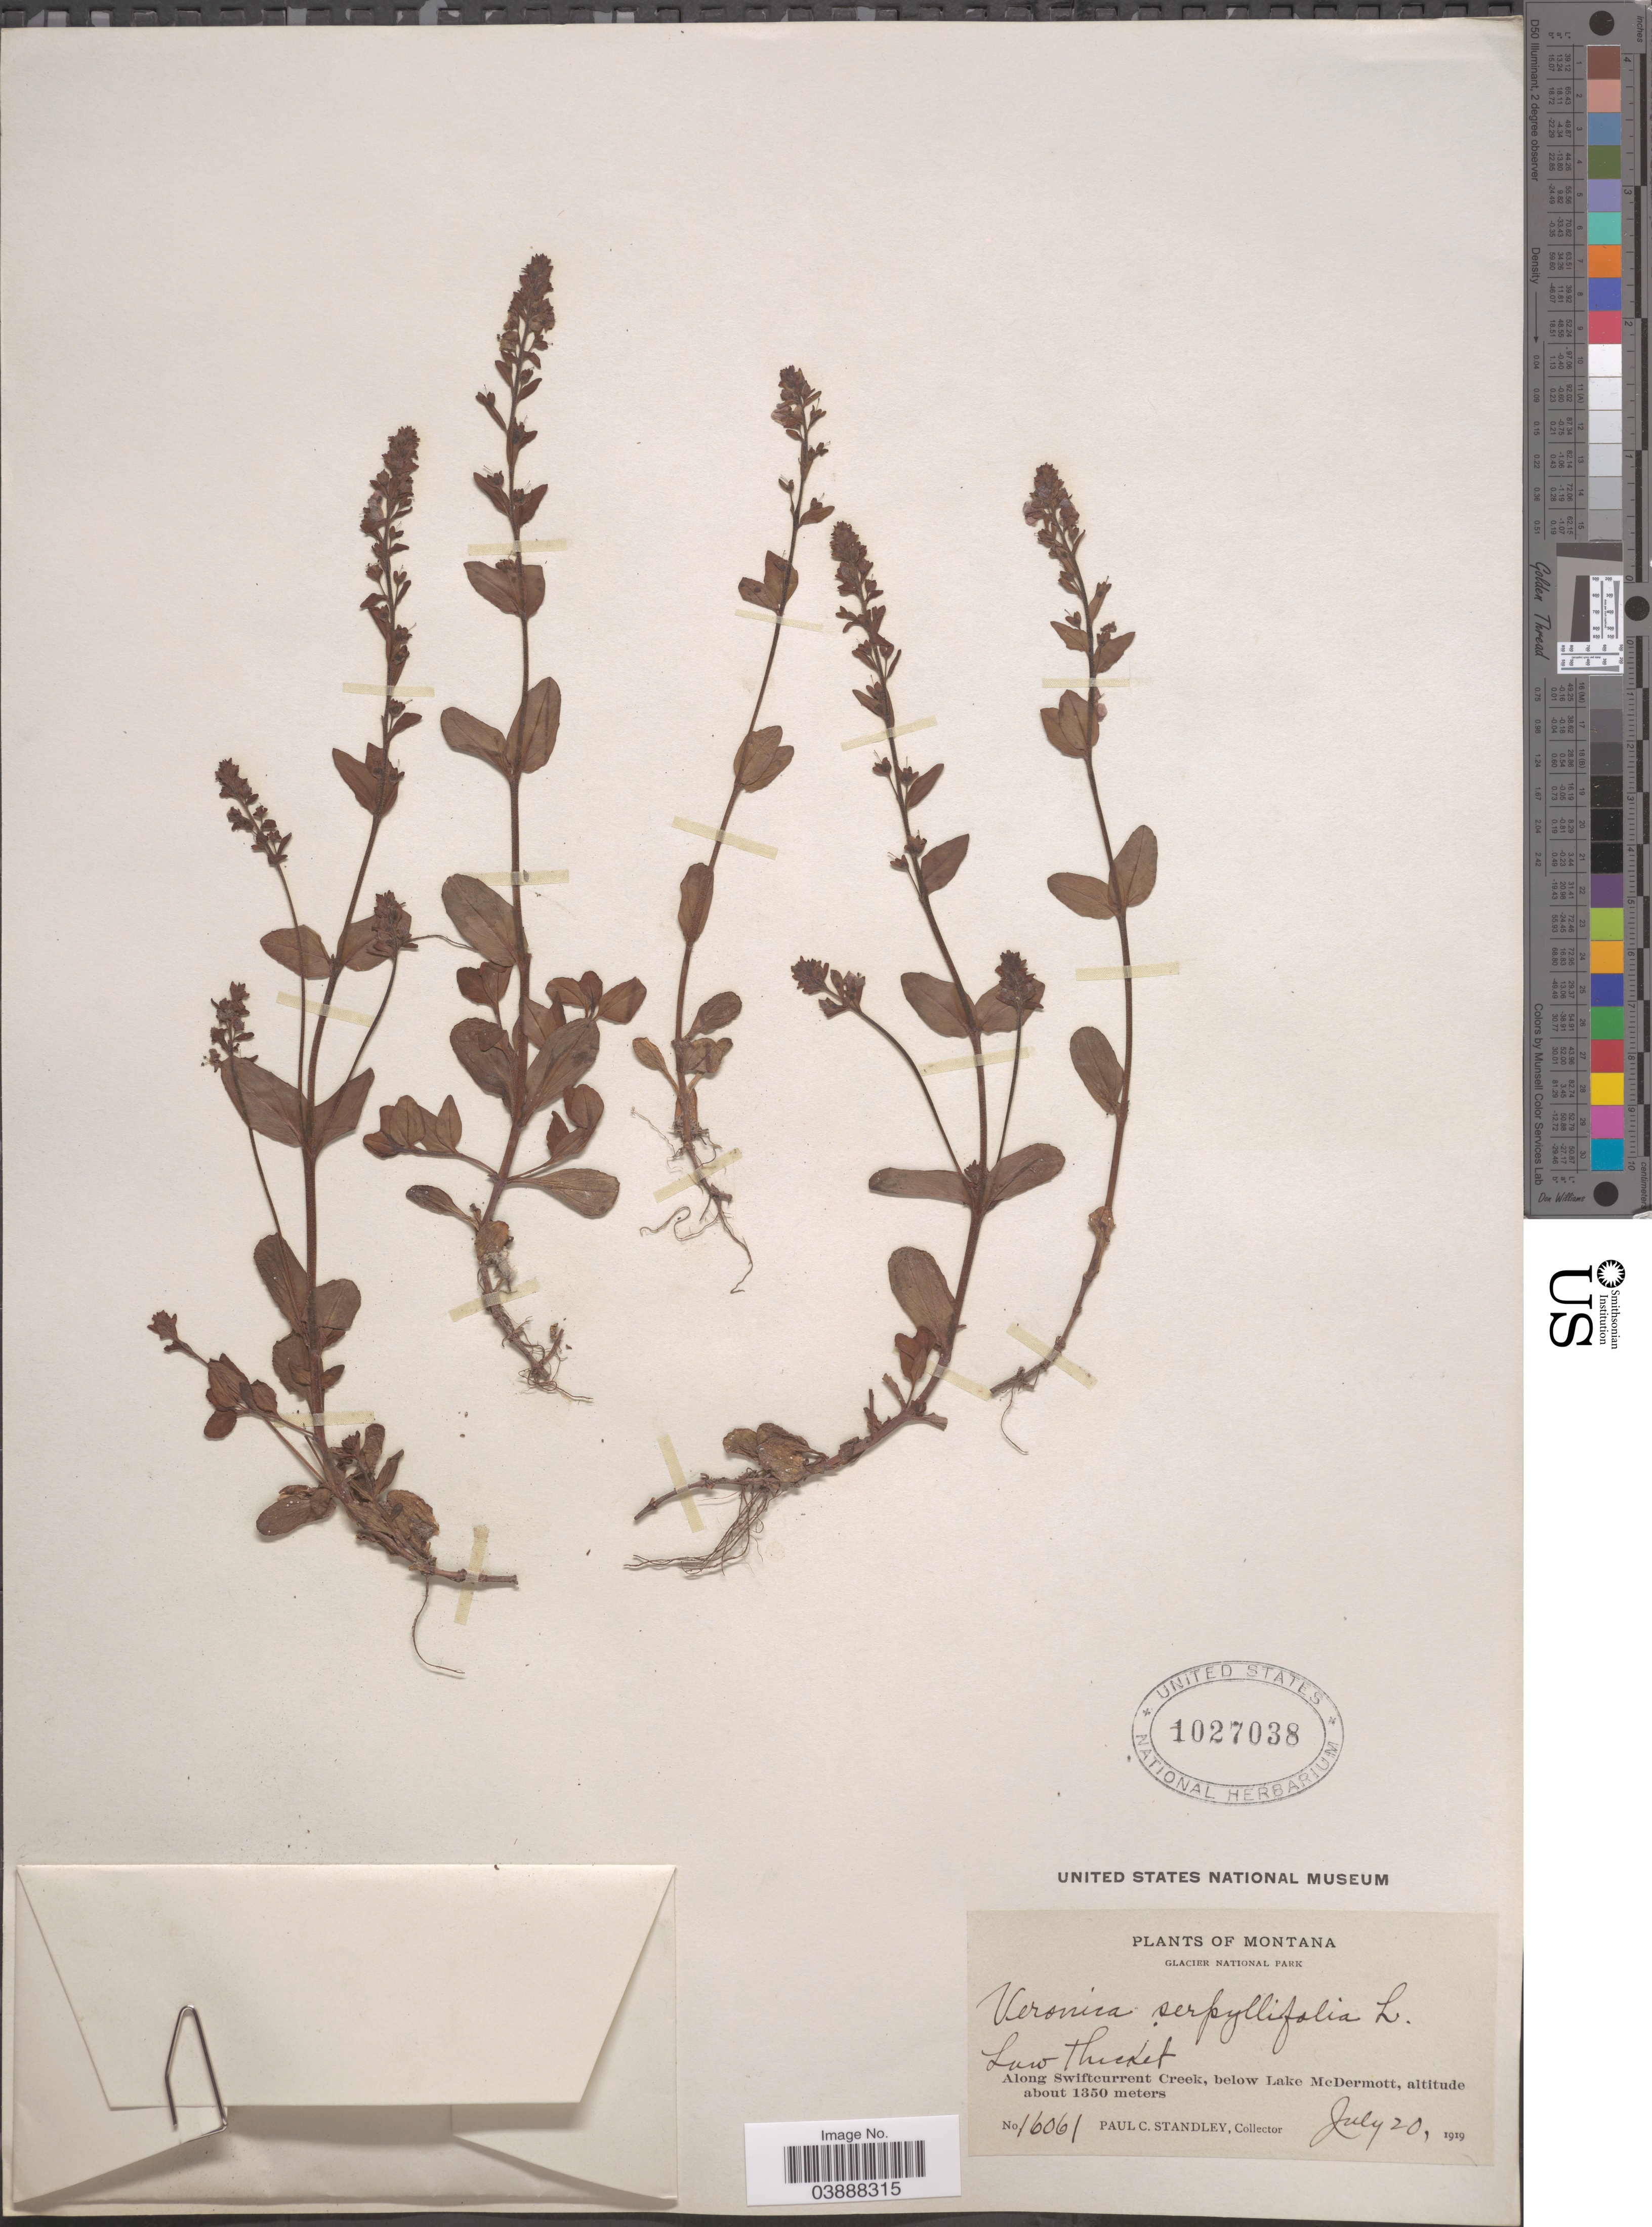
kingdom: Plantae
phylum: Tracheophyta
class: Magnoliopsida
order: Lamiales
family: Plantaginaceae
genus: Veronica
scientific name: Veronica serpyllifolia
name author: L.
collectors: P. C. Standley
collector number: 16061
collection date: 1919-07-20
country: United States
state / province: Montana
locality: Glacier National Park. Along Swiftcurrent Creek, below Lake McDermott.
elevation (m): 1350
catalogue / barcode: US 1027038